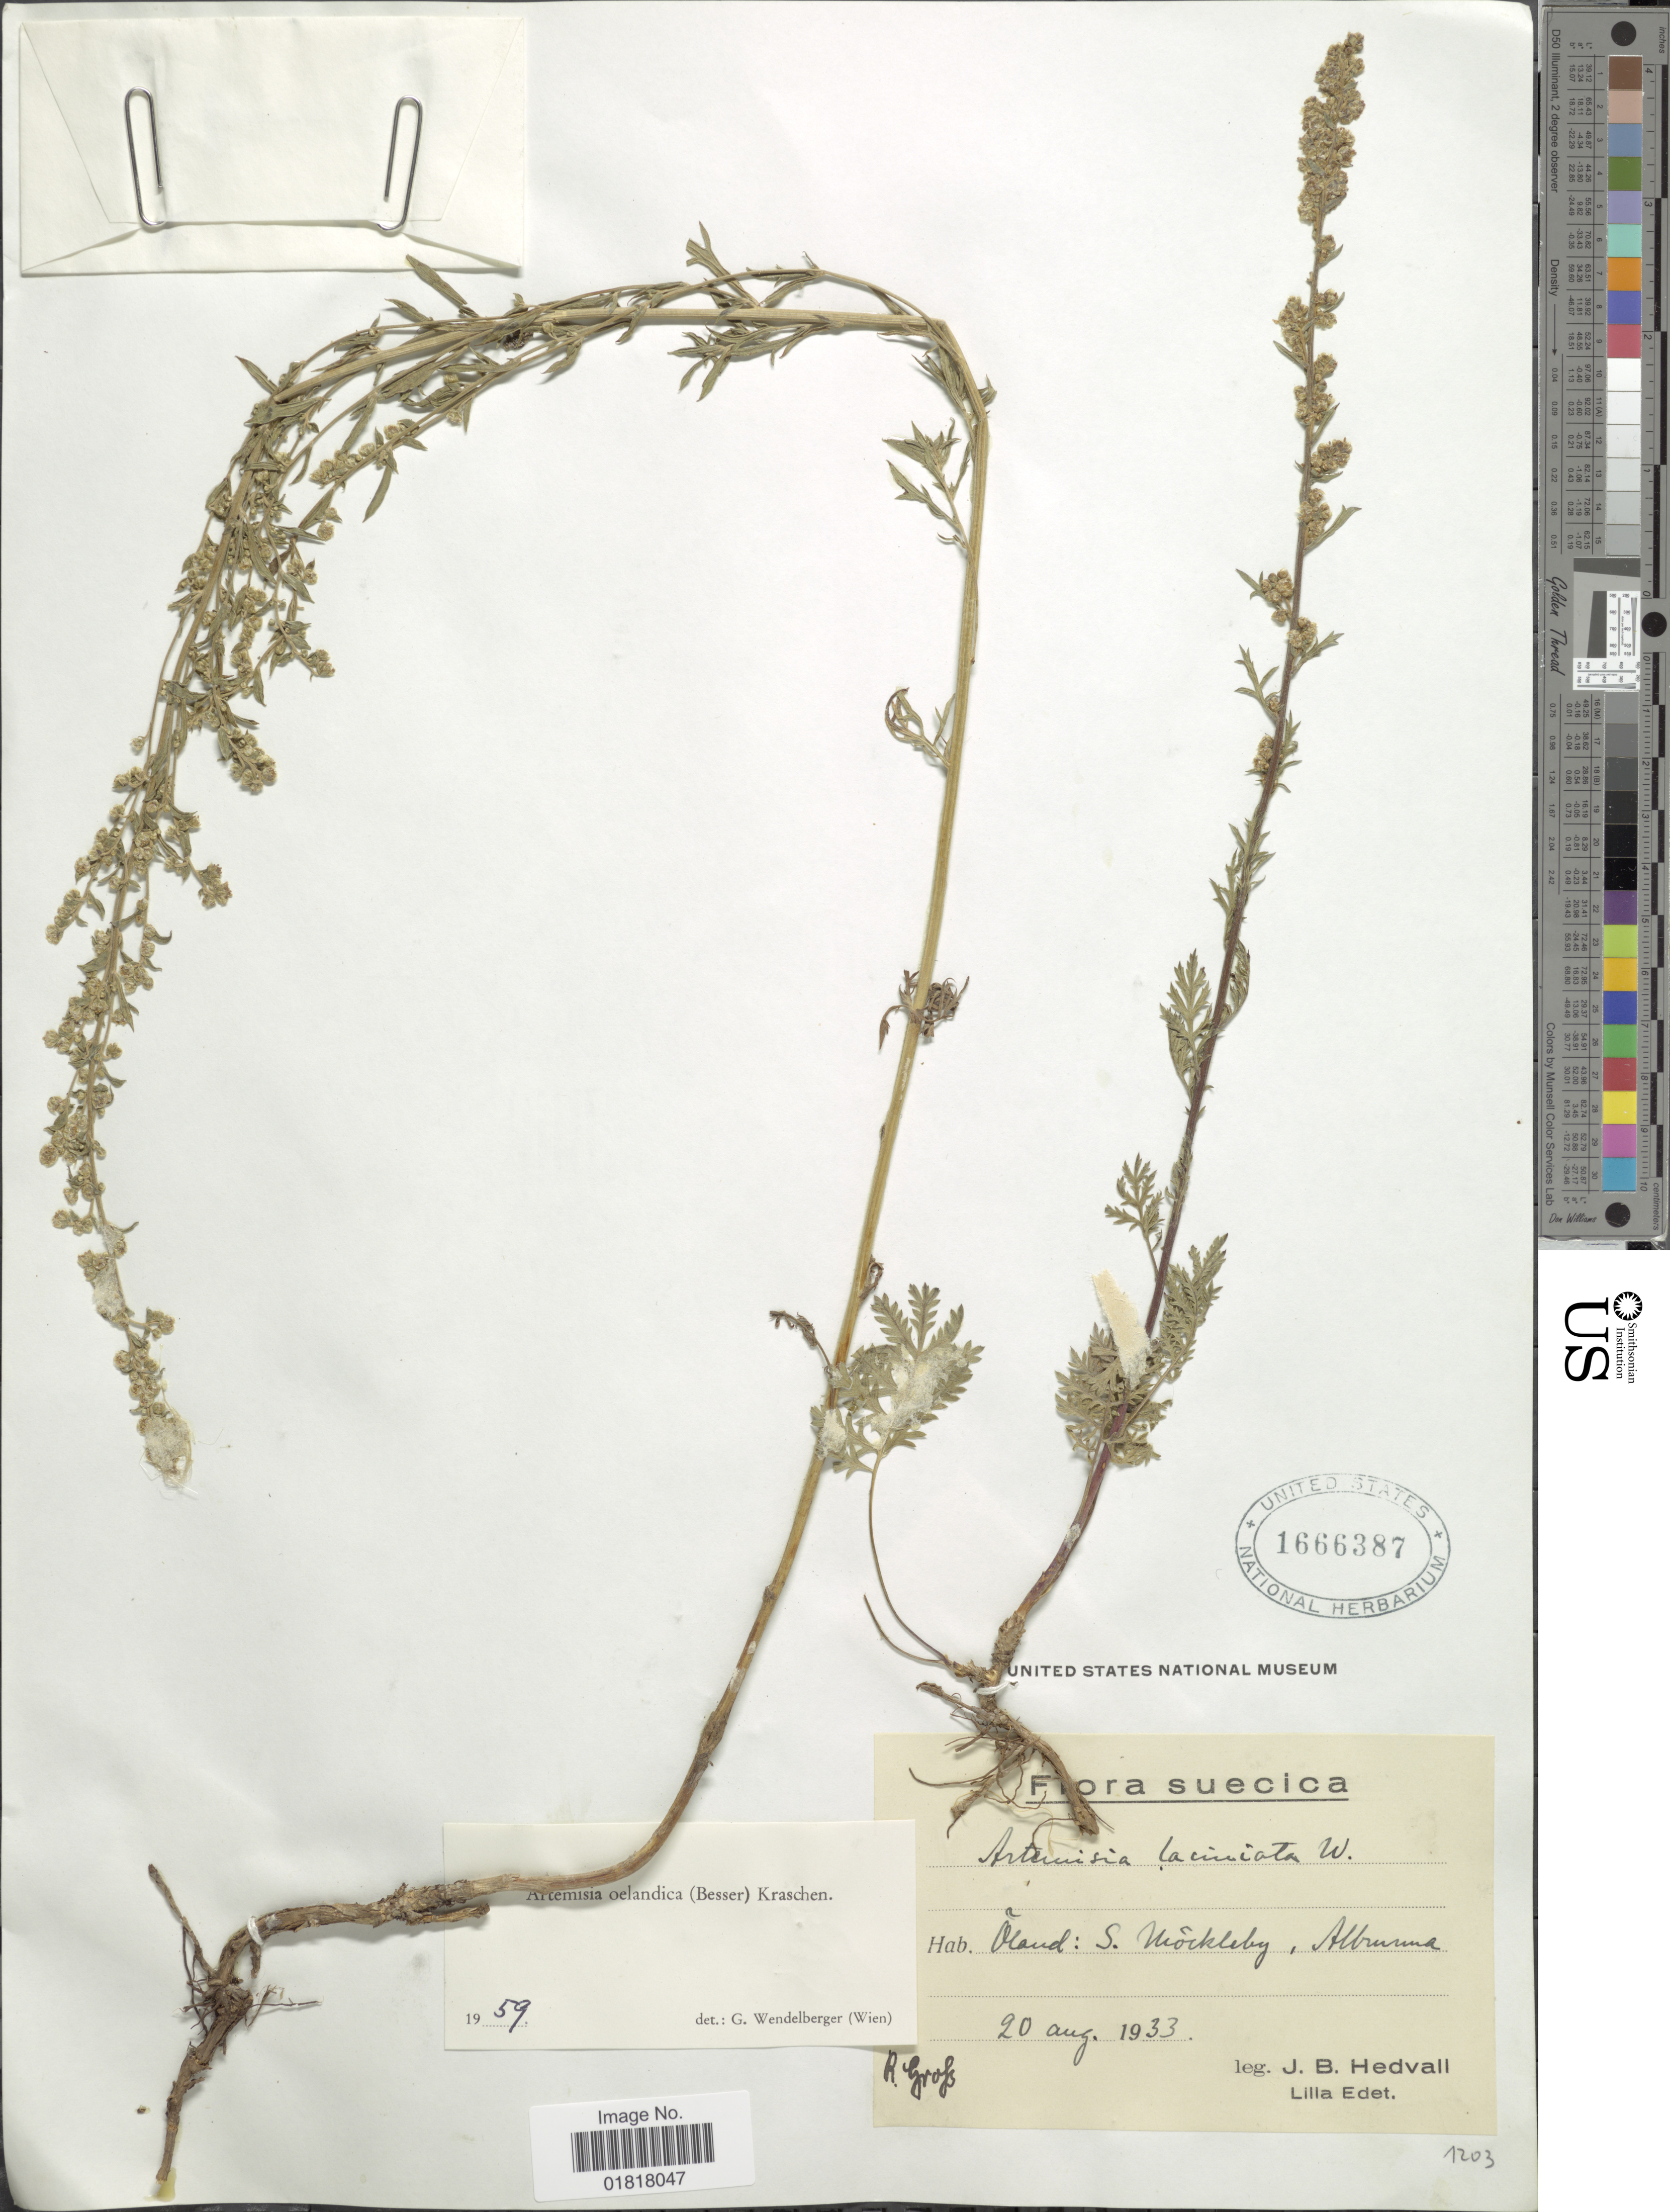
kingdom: Plantae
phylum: Tracheophyta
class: Magnoliopsida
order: Asterales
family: Asteraceae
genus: Artemisia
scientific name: Artemisia oelandica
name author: (Besser) Krasch.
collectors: B. Hedvall, Edet. Lilla & R. Grofs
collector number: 1203?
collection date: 1933-08-20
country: Sweden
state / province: Kalmar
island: Oland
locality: Öland; S. Mockleby, Alburuna, R. Grofs [unsure placement]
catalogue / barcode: US 1666387